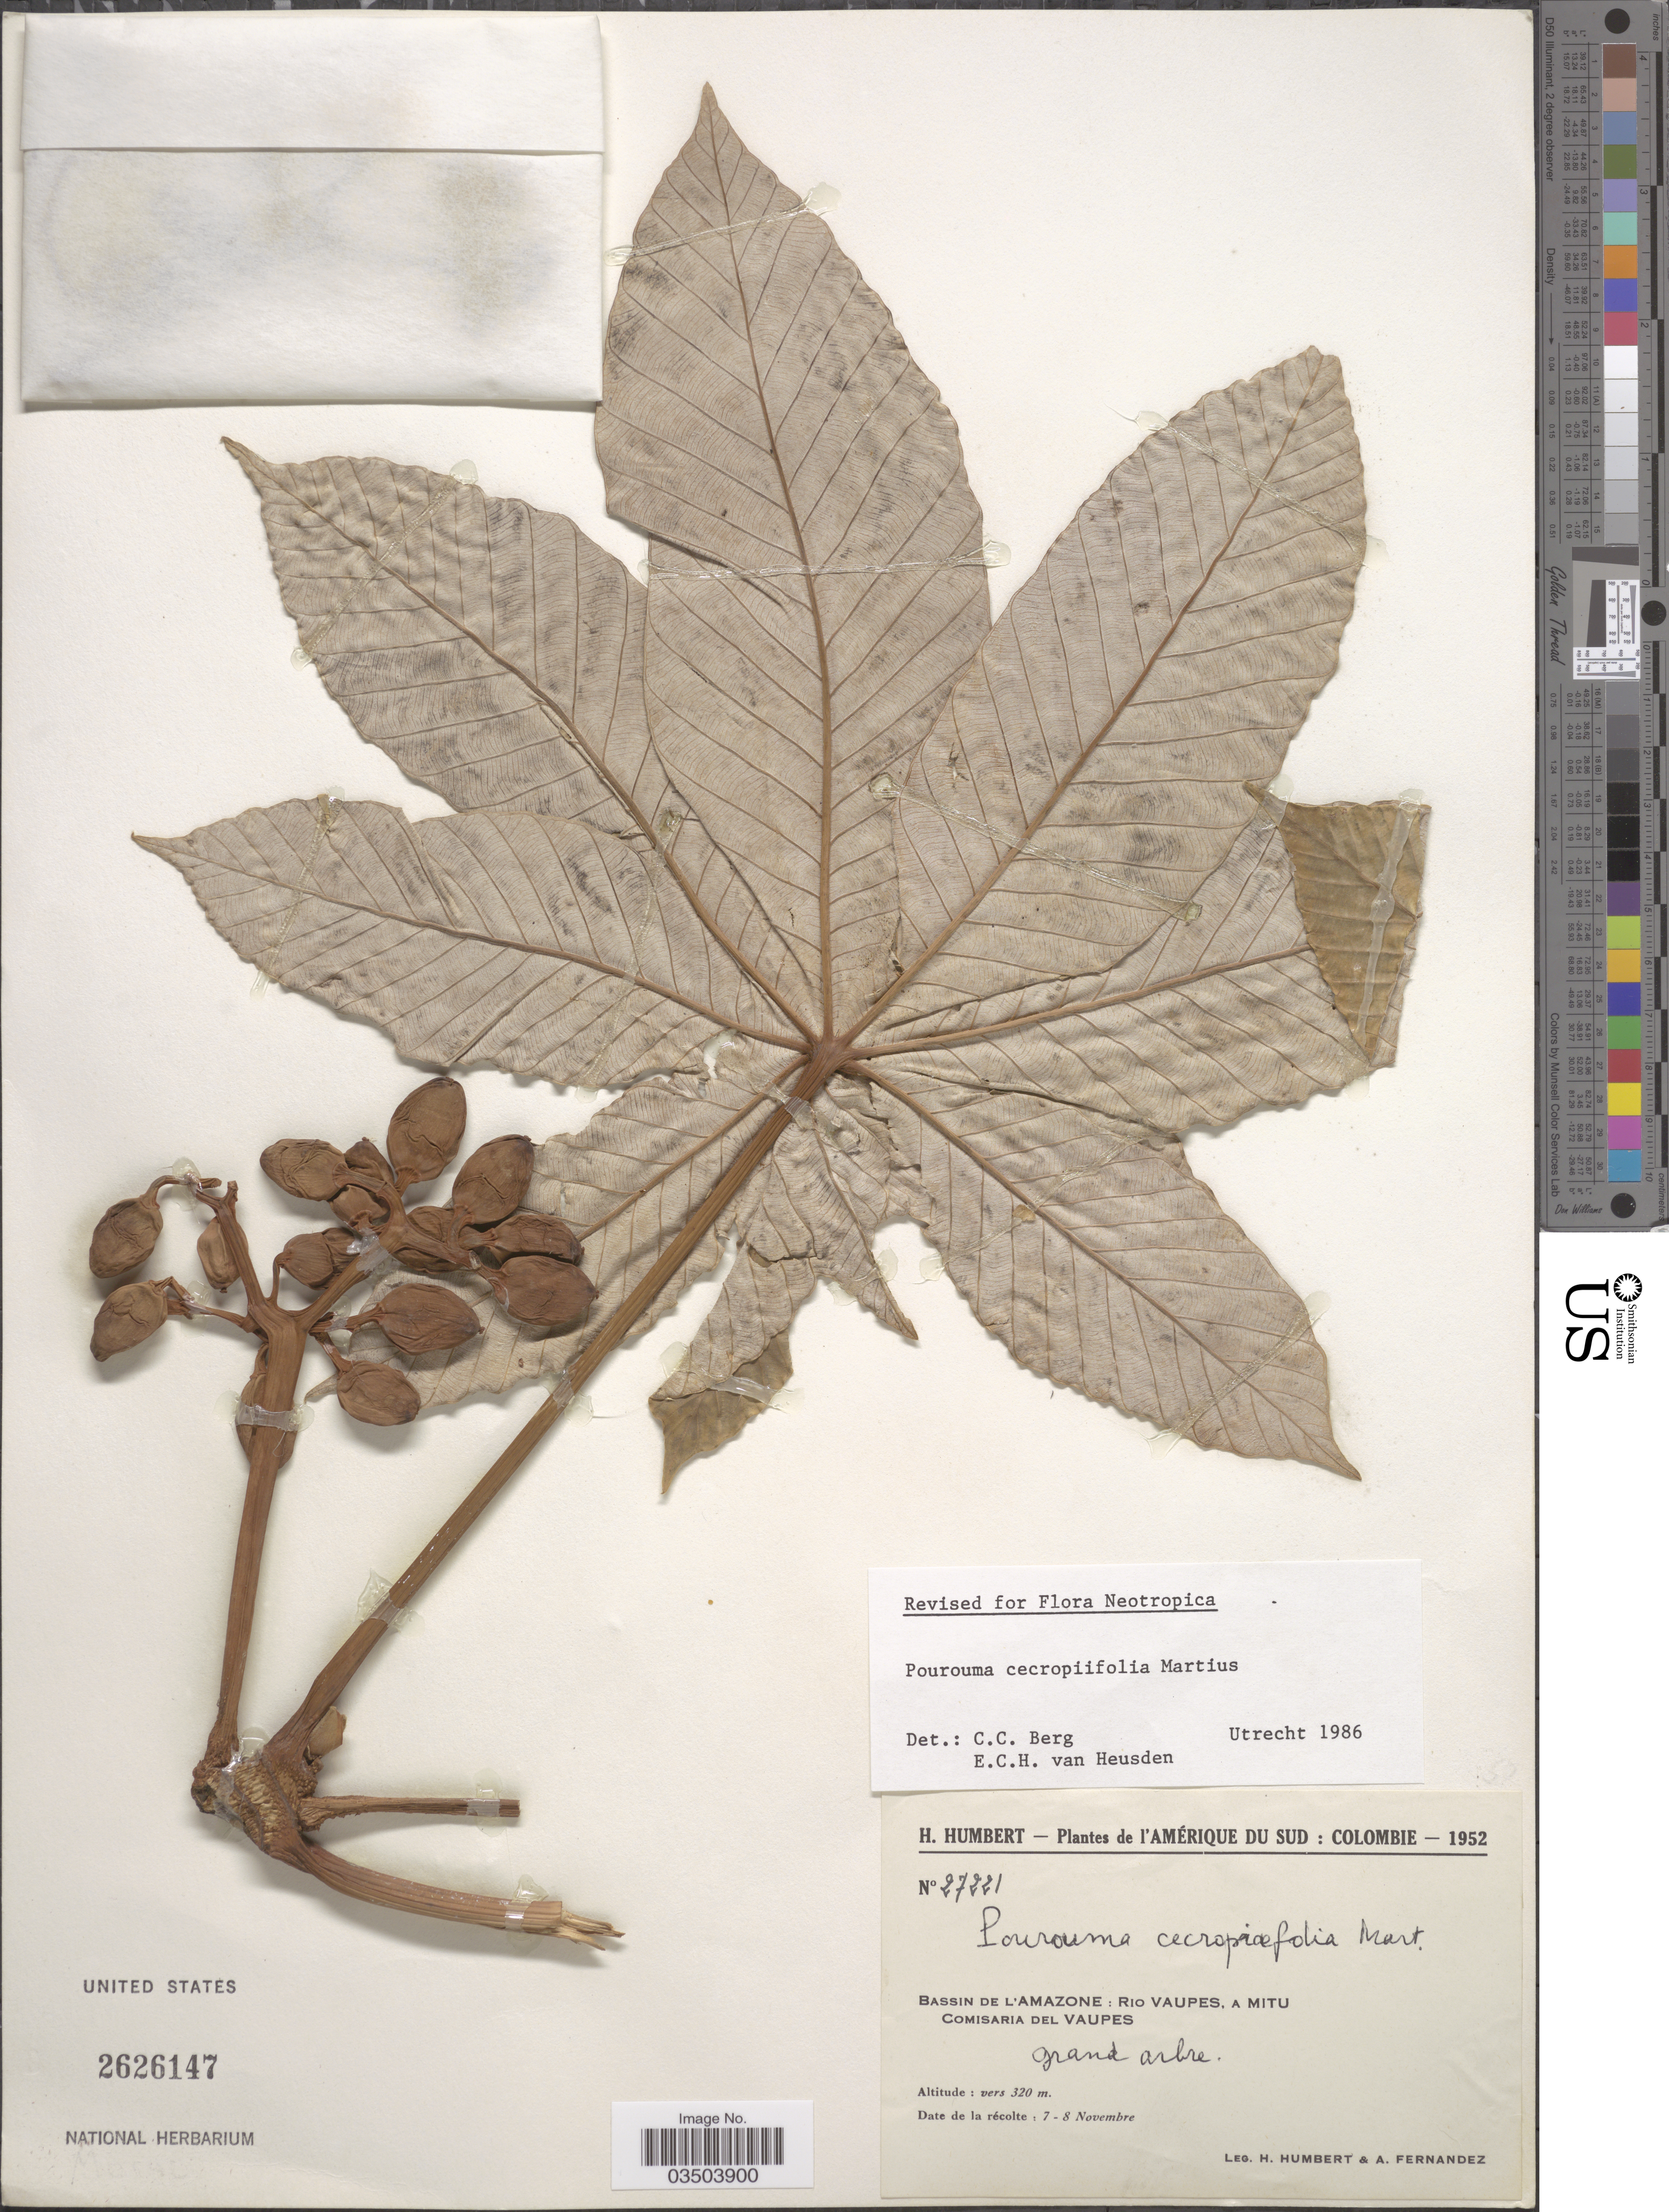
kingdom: Plantae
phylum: Tracheophyta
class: Magnoliopsida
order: Rosales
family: Urticaceae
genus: Pourouma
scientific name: Pourouma cecropiifolia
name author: Mart.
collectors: H. Humbert & A. Fernandez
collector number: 27221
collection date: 1952-11-07/1952-11-08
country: Colombia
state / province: Vaupés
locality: Bassin de L'Amazone: Rio Vaupes, a Mitu Comisaria del Vaupes. Grand Arbre.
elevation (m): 320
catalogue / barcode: US 2626147